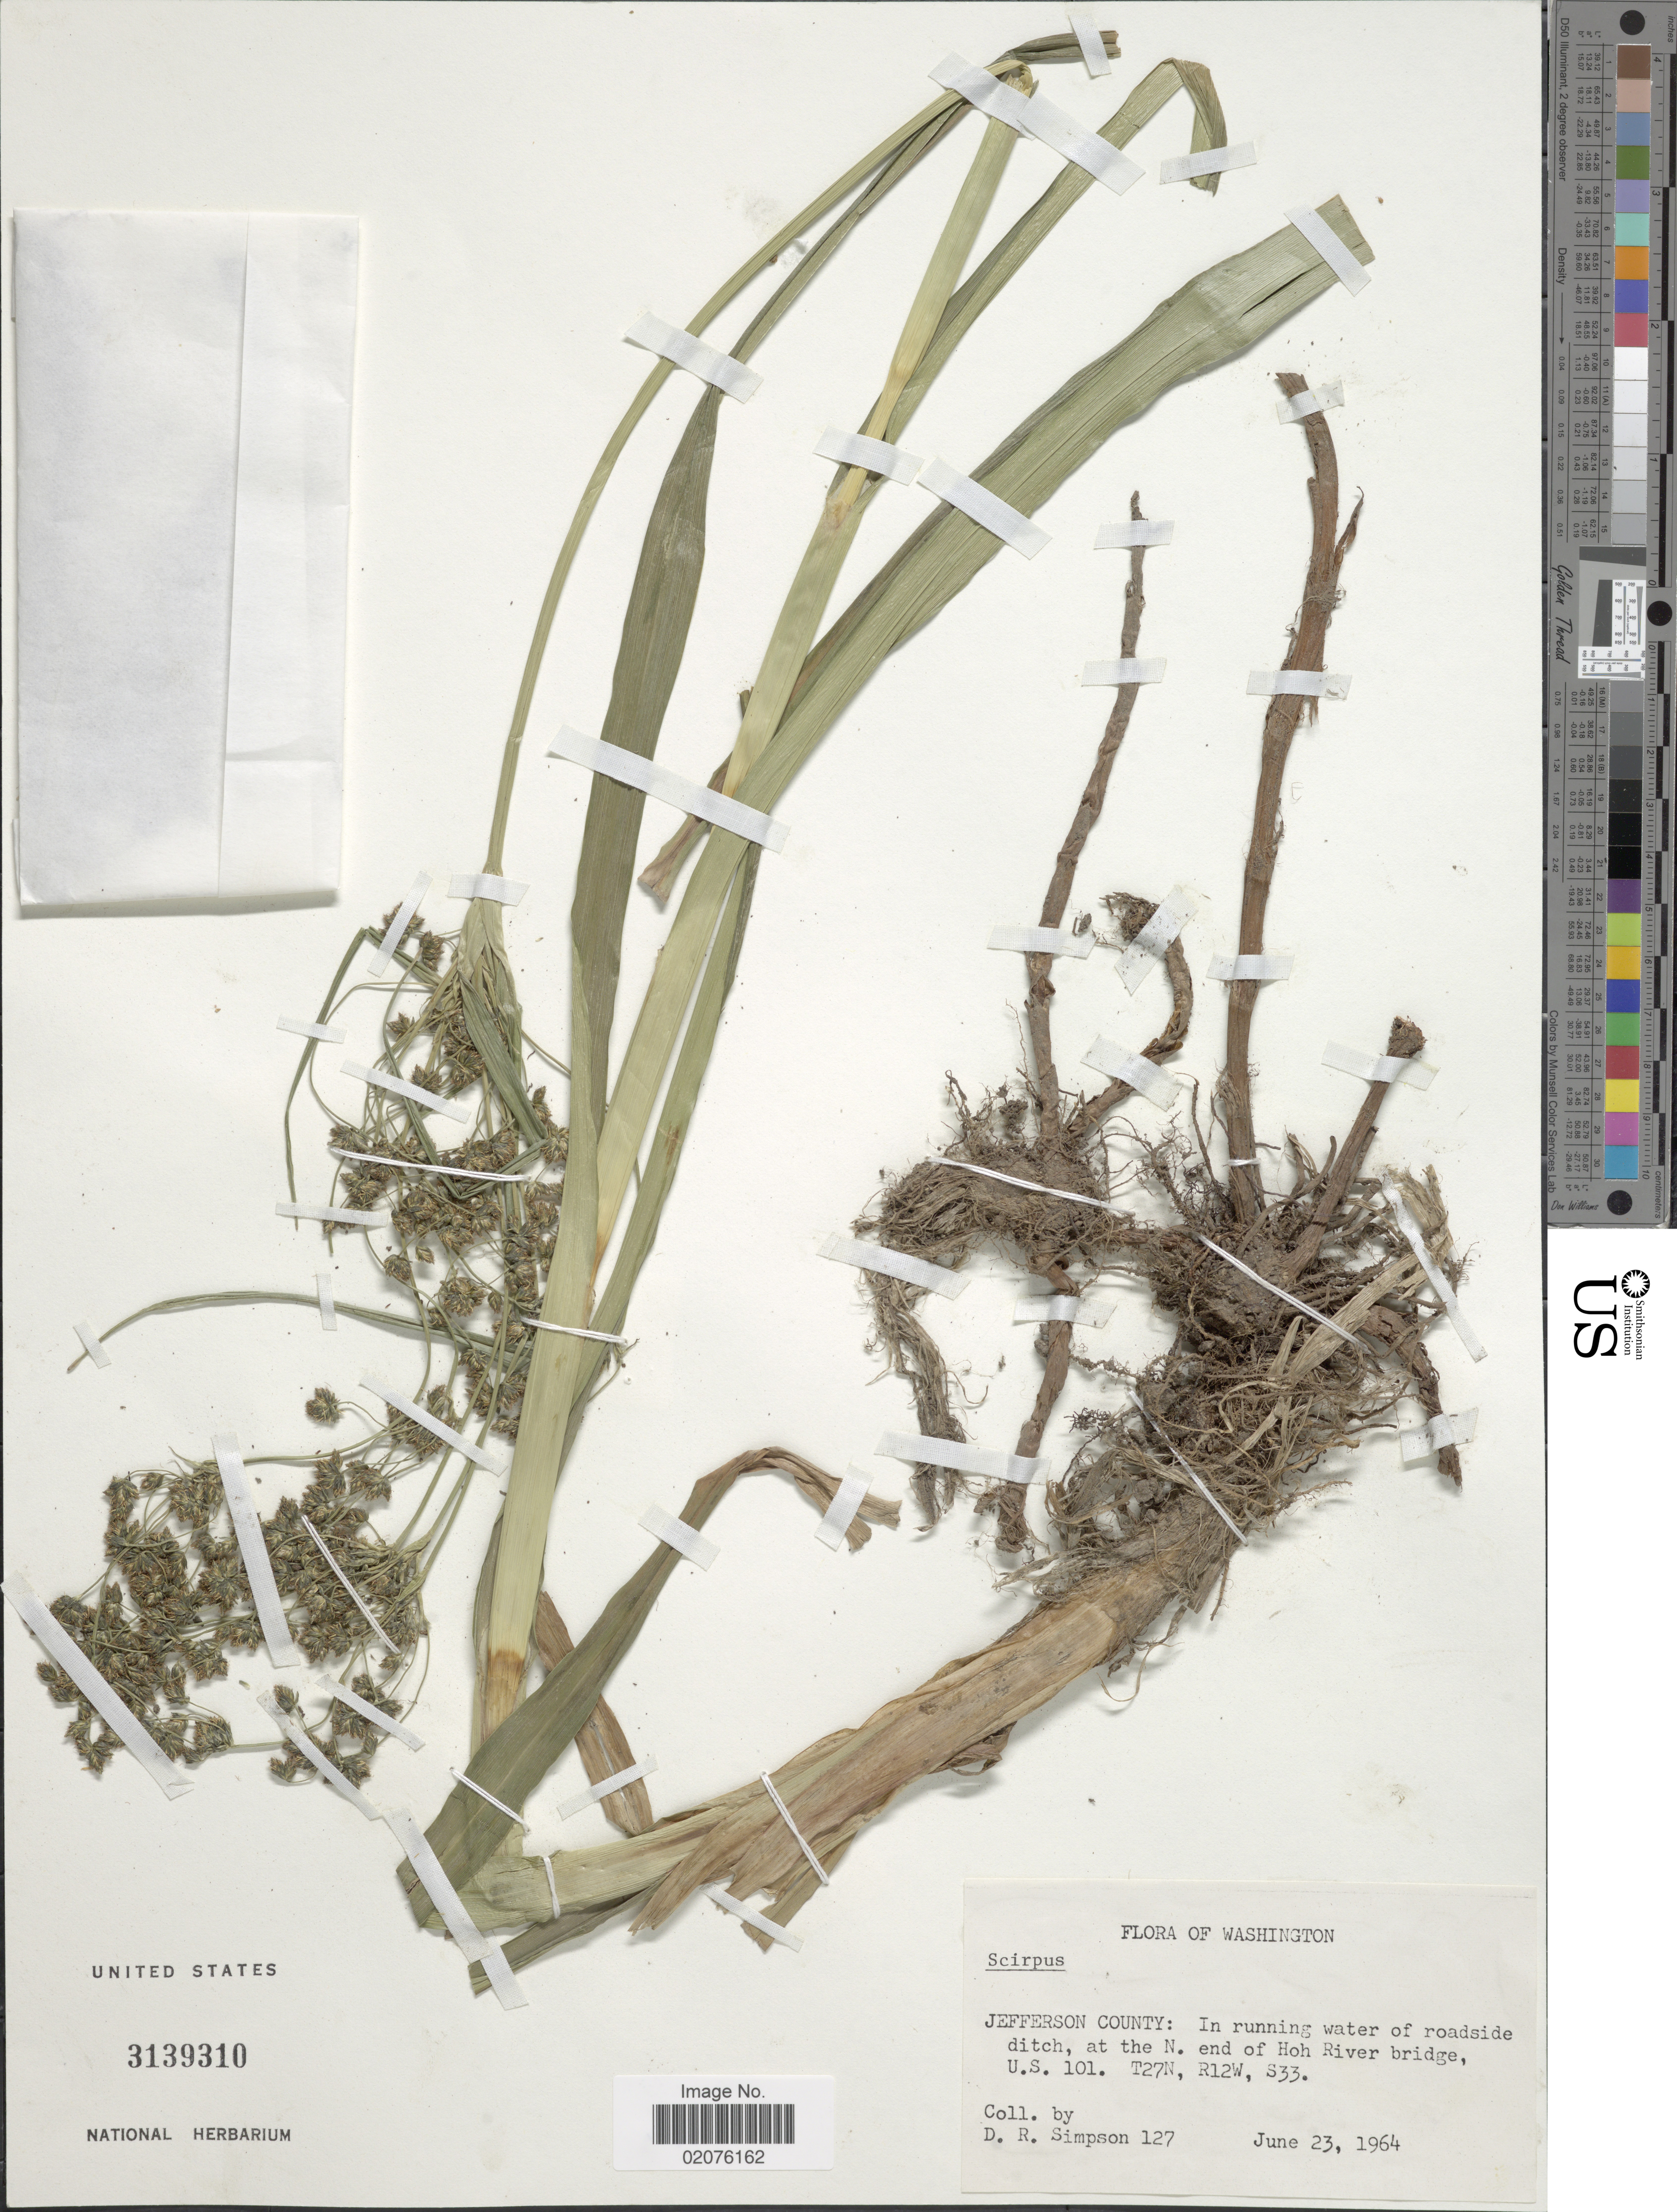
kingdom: Plantae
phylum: Tracheophyta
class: Liliopsida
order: Poales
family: Cyperaceae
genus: Scirpus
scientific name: Scirpus microcarpus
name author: J. Presl & C. Presl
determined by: Hill, J. R., (WTU), University of Washington - Burke Museum of Natural History and Culture (UNITED STATES)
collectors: D. R. Simpson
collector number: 127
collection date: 1964-06-23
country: United States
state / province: Washington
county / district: Jefferson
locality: Jefferson County: In running water of roadside ditch, at the N. end of Hoh River bridge, U. S. 101. T27N, R12W, S33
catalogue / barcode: US 3139310